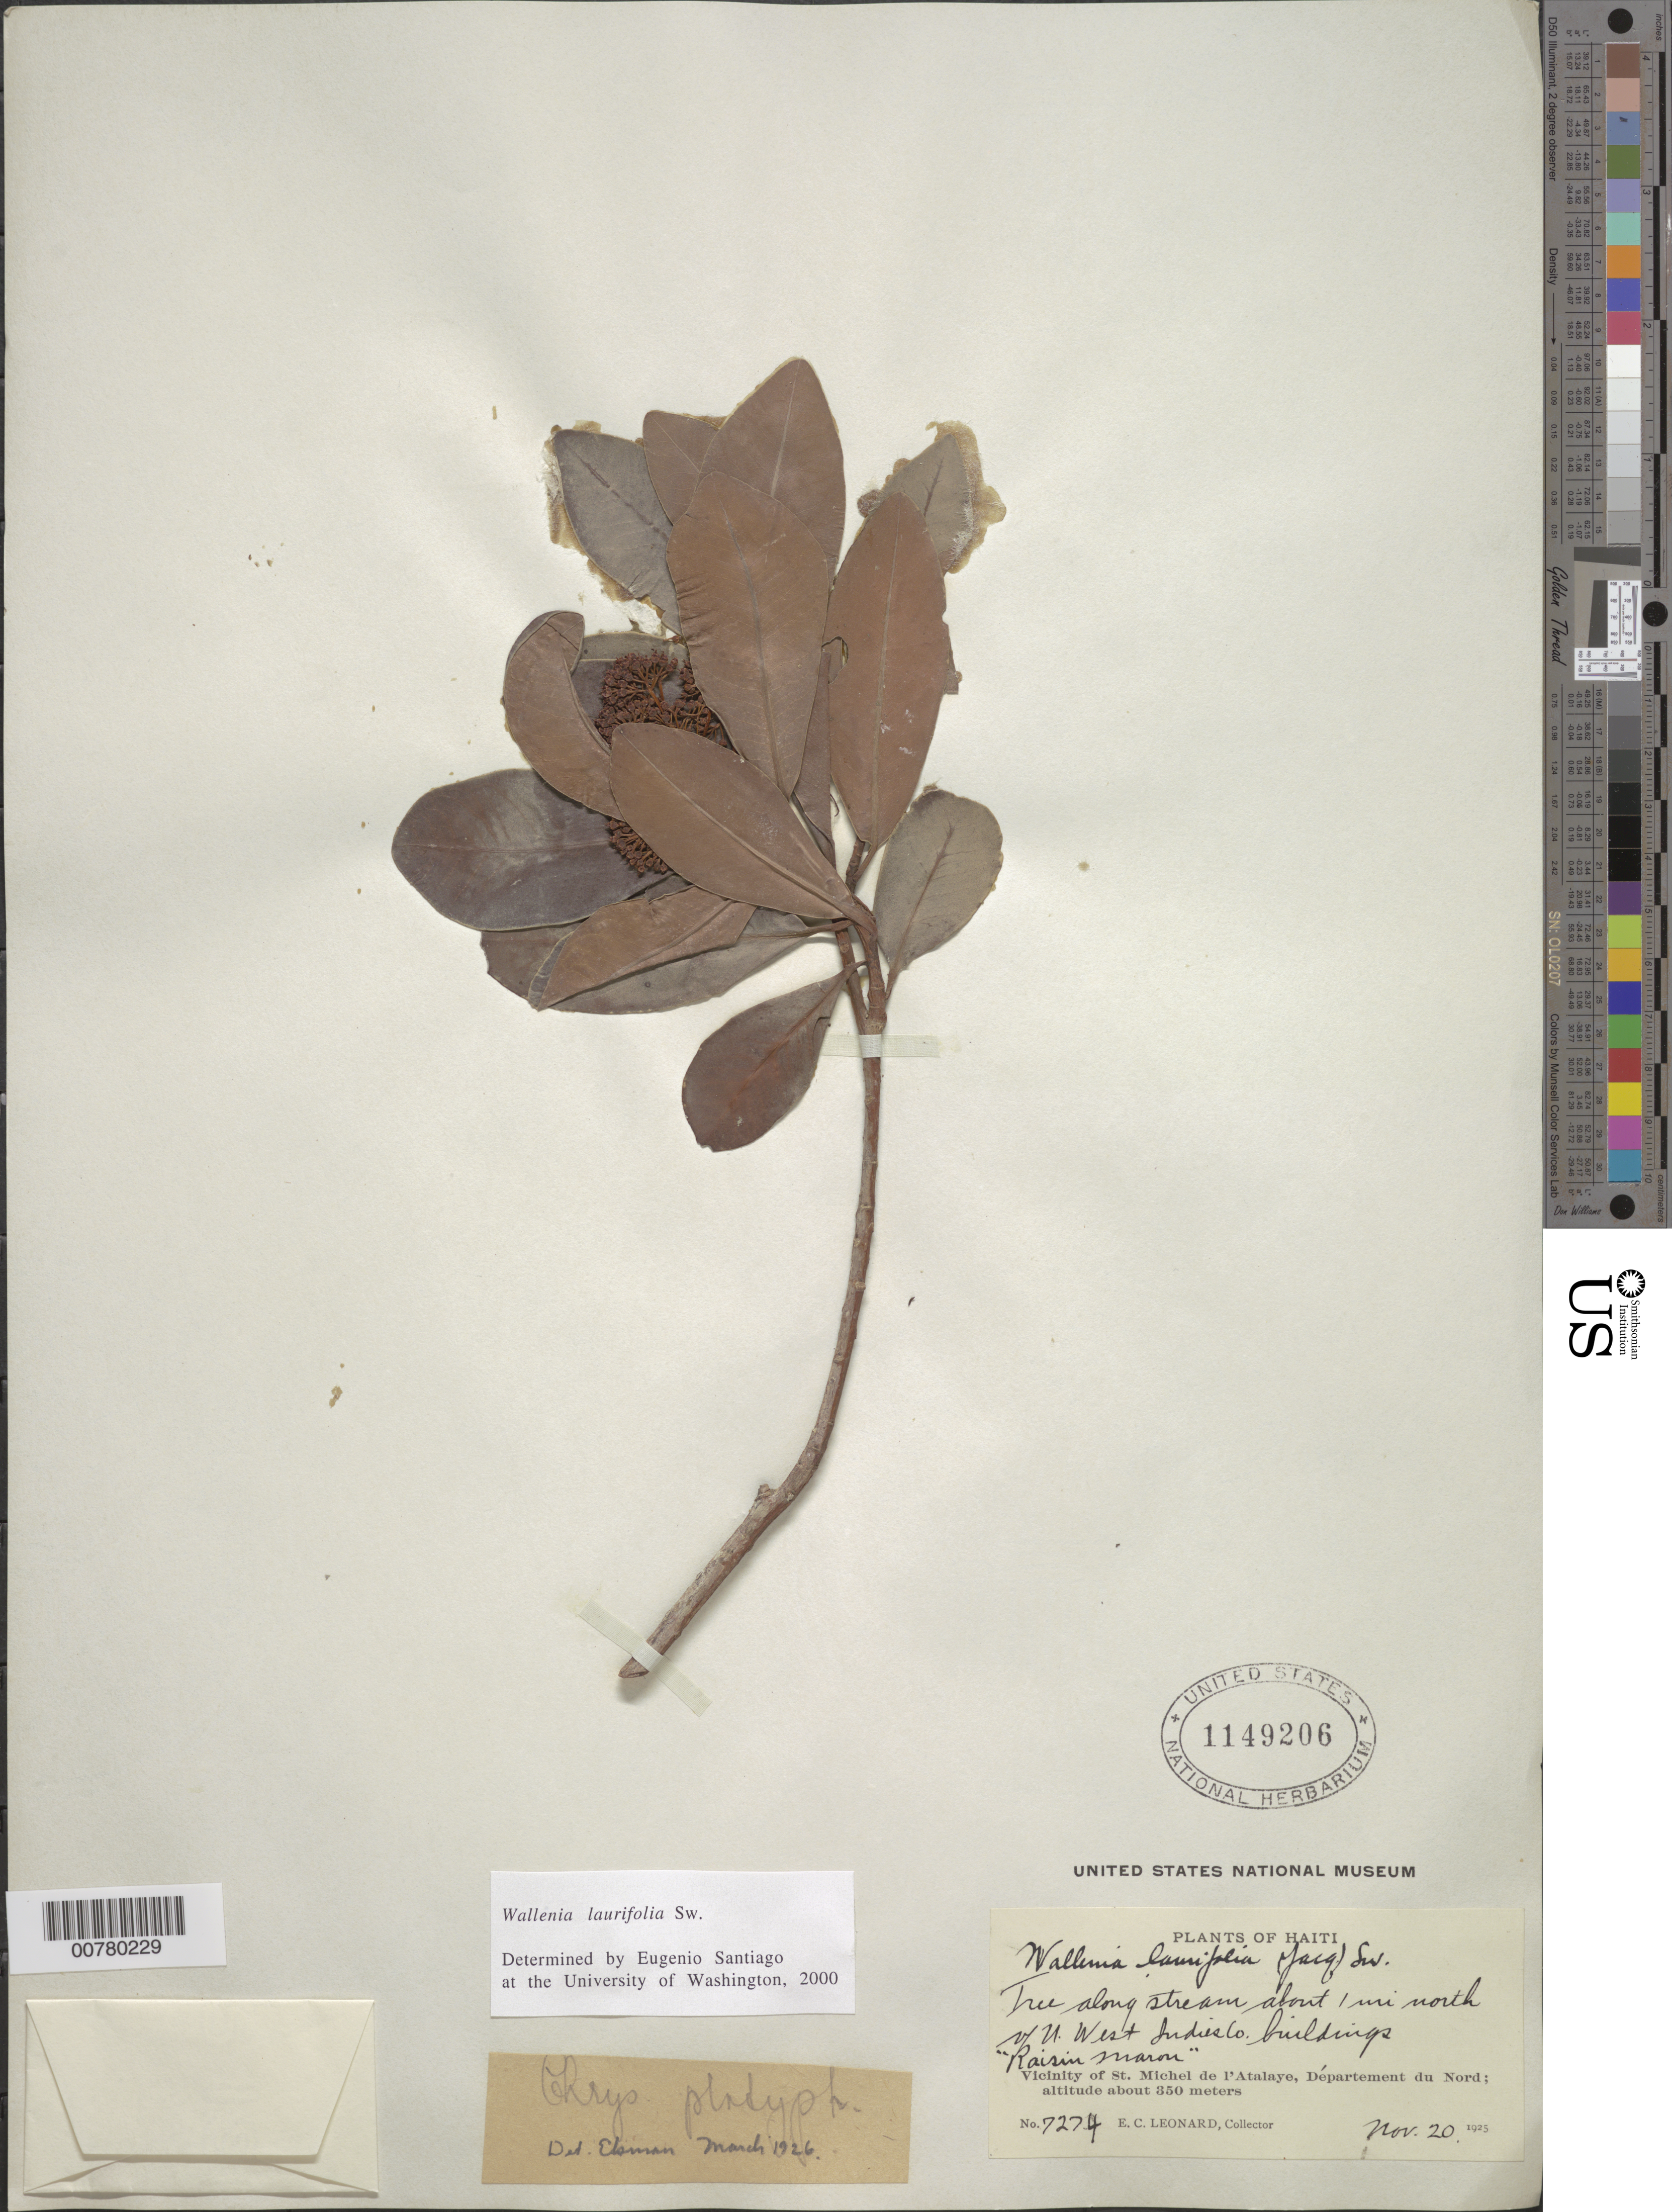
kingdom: Plantae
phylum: Tracheophyta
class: Magnoliopsida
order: Ericales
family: Primulaceae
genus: Wallenia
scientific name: Wallenia laurifolia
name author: Sw.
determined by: Santiago, E.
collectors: E. C. Leonard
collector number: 7274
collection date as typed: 20 Nov 1925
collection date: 1925-11-20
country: Haiti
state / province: Nord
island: Hispaniola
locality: Vicinity of St. Michel de l'Atalaye, about 1 mile north of N.West Indies Co. buildings.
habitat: Along stream.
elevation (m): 350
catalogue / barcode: US 1149206